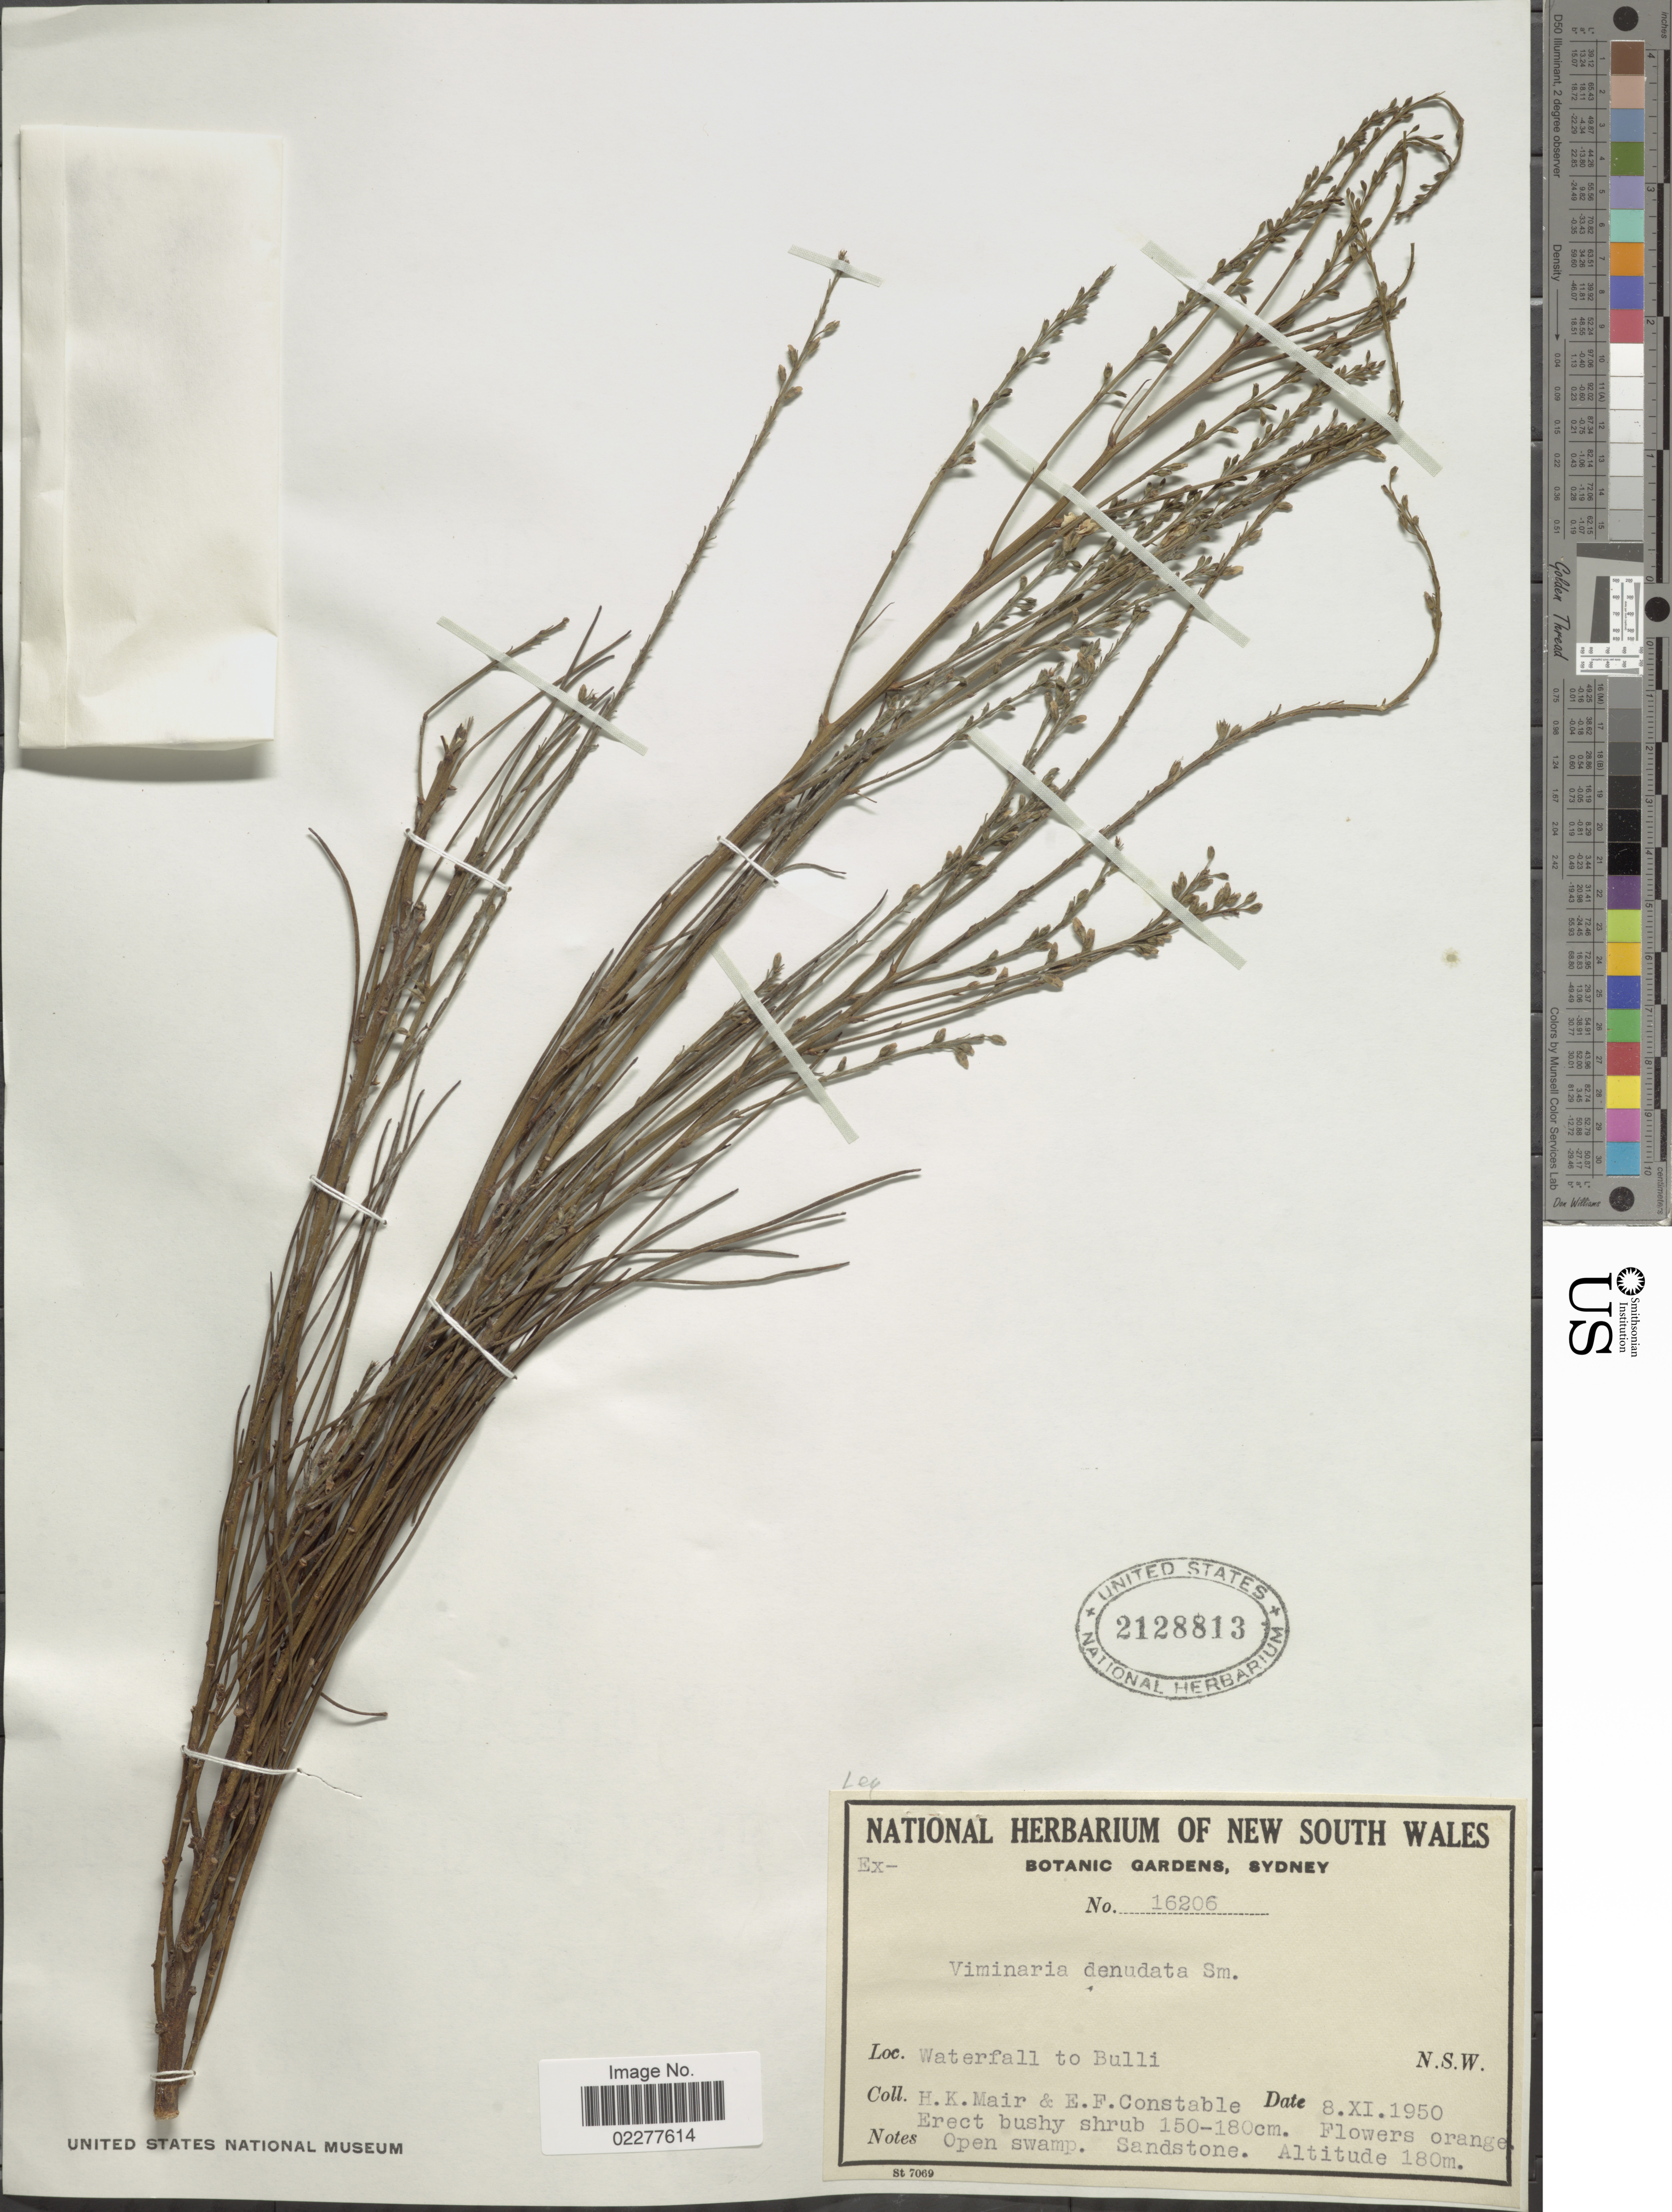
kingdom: Plantae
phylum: Tracheophyta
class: Magnoliopsida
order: Fabales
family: Fabaceae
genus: Viminaria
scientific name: Viminaria denudata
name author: Sm.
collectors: H. Mair & E. F. Constable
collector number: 16206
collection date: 1950-11-08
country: Australia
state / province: New South Wales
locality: Waterfall to Bulli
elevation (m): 180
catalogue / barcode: US 2128813